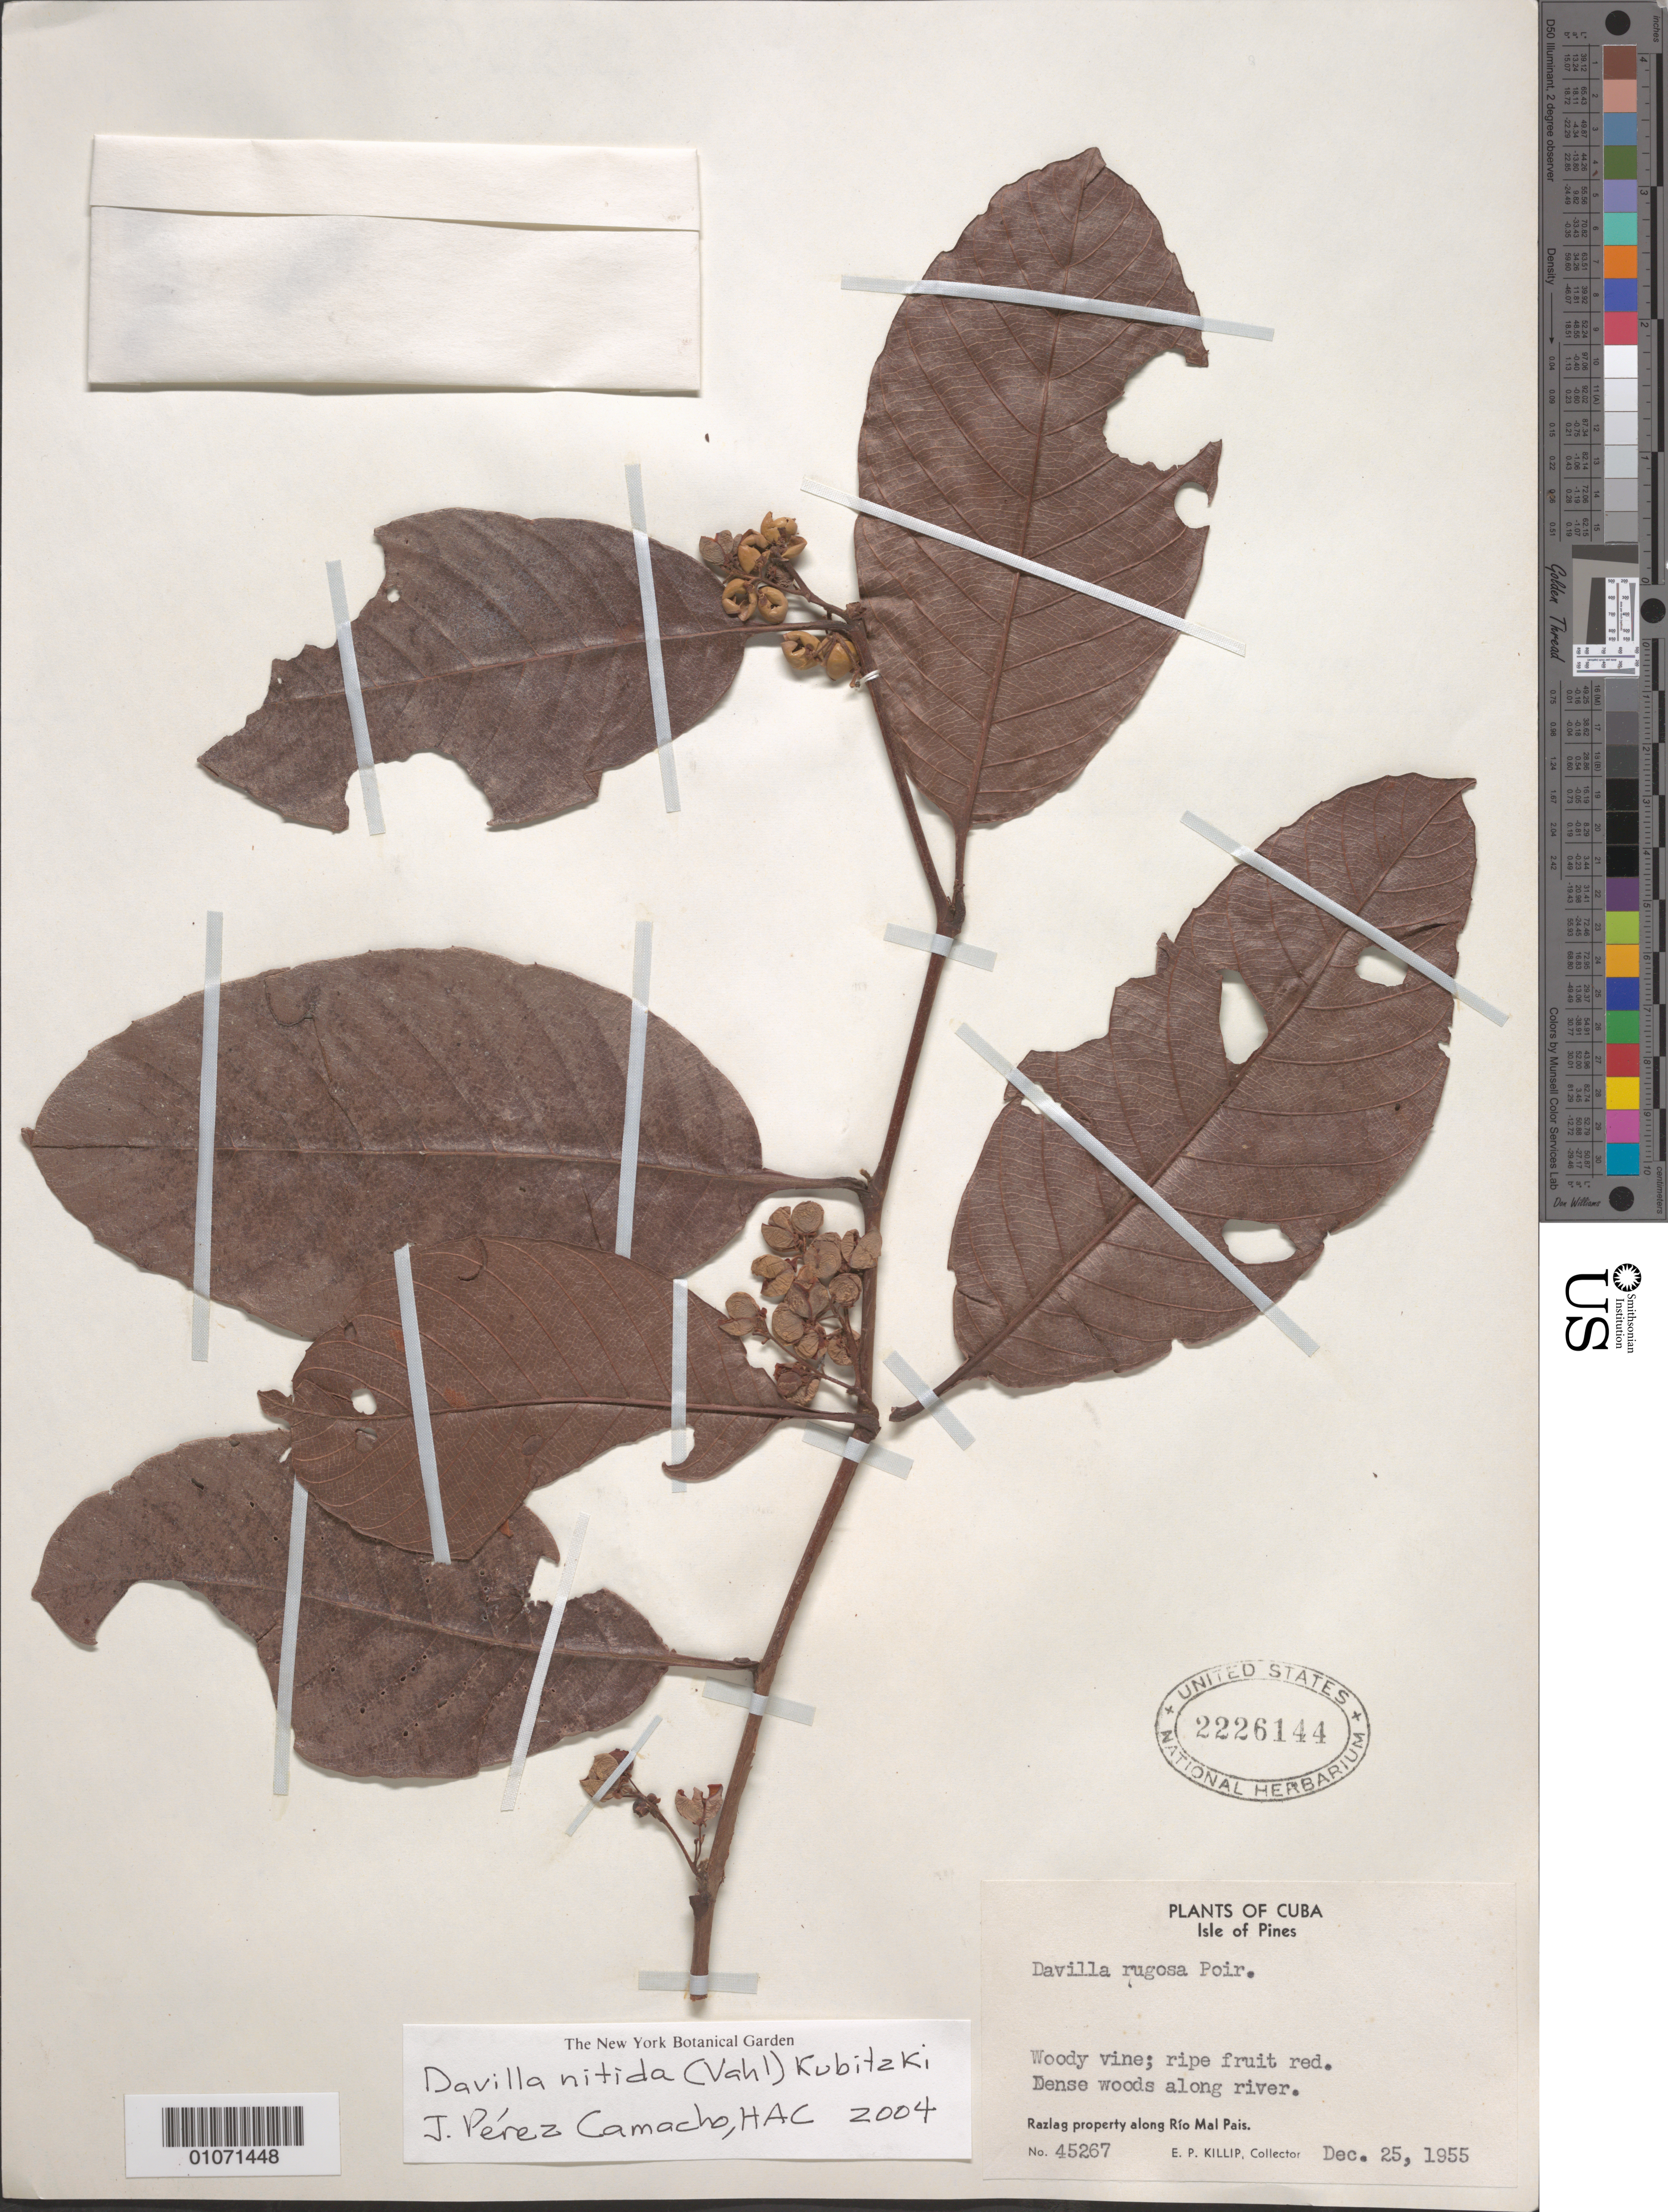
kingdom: Plantae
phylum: Tracheophyta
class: Magnoliopsida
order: Dilleniales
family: Dilleniaceae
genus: Davilla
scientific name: Davilla nitida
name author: (Vahl) Kubitzki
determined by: Peréz-Camacho, J.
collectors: E. P. Killip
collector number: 45267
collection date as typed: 25 Dec 1955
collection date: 1955-12-25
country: Cuba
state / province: Isla de La Juventud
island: Isla de la Juventud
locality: Río Mal Pais, Razlag property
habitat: Dense woods along river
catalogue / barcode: US 2226144